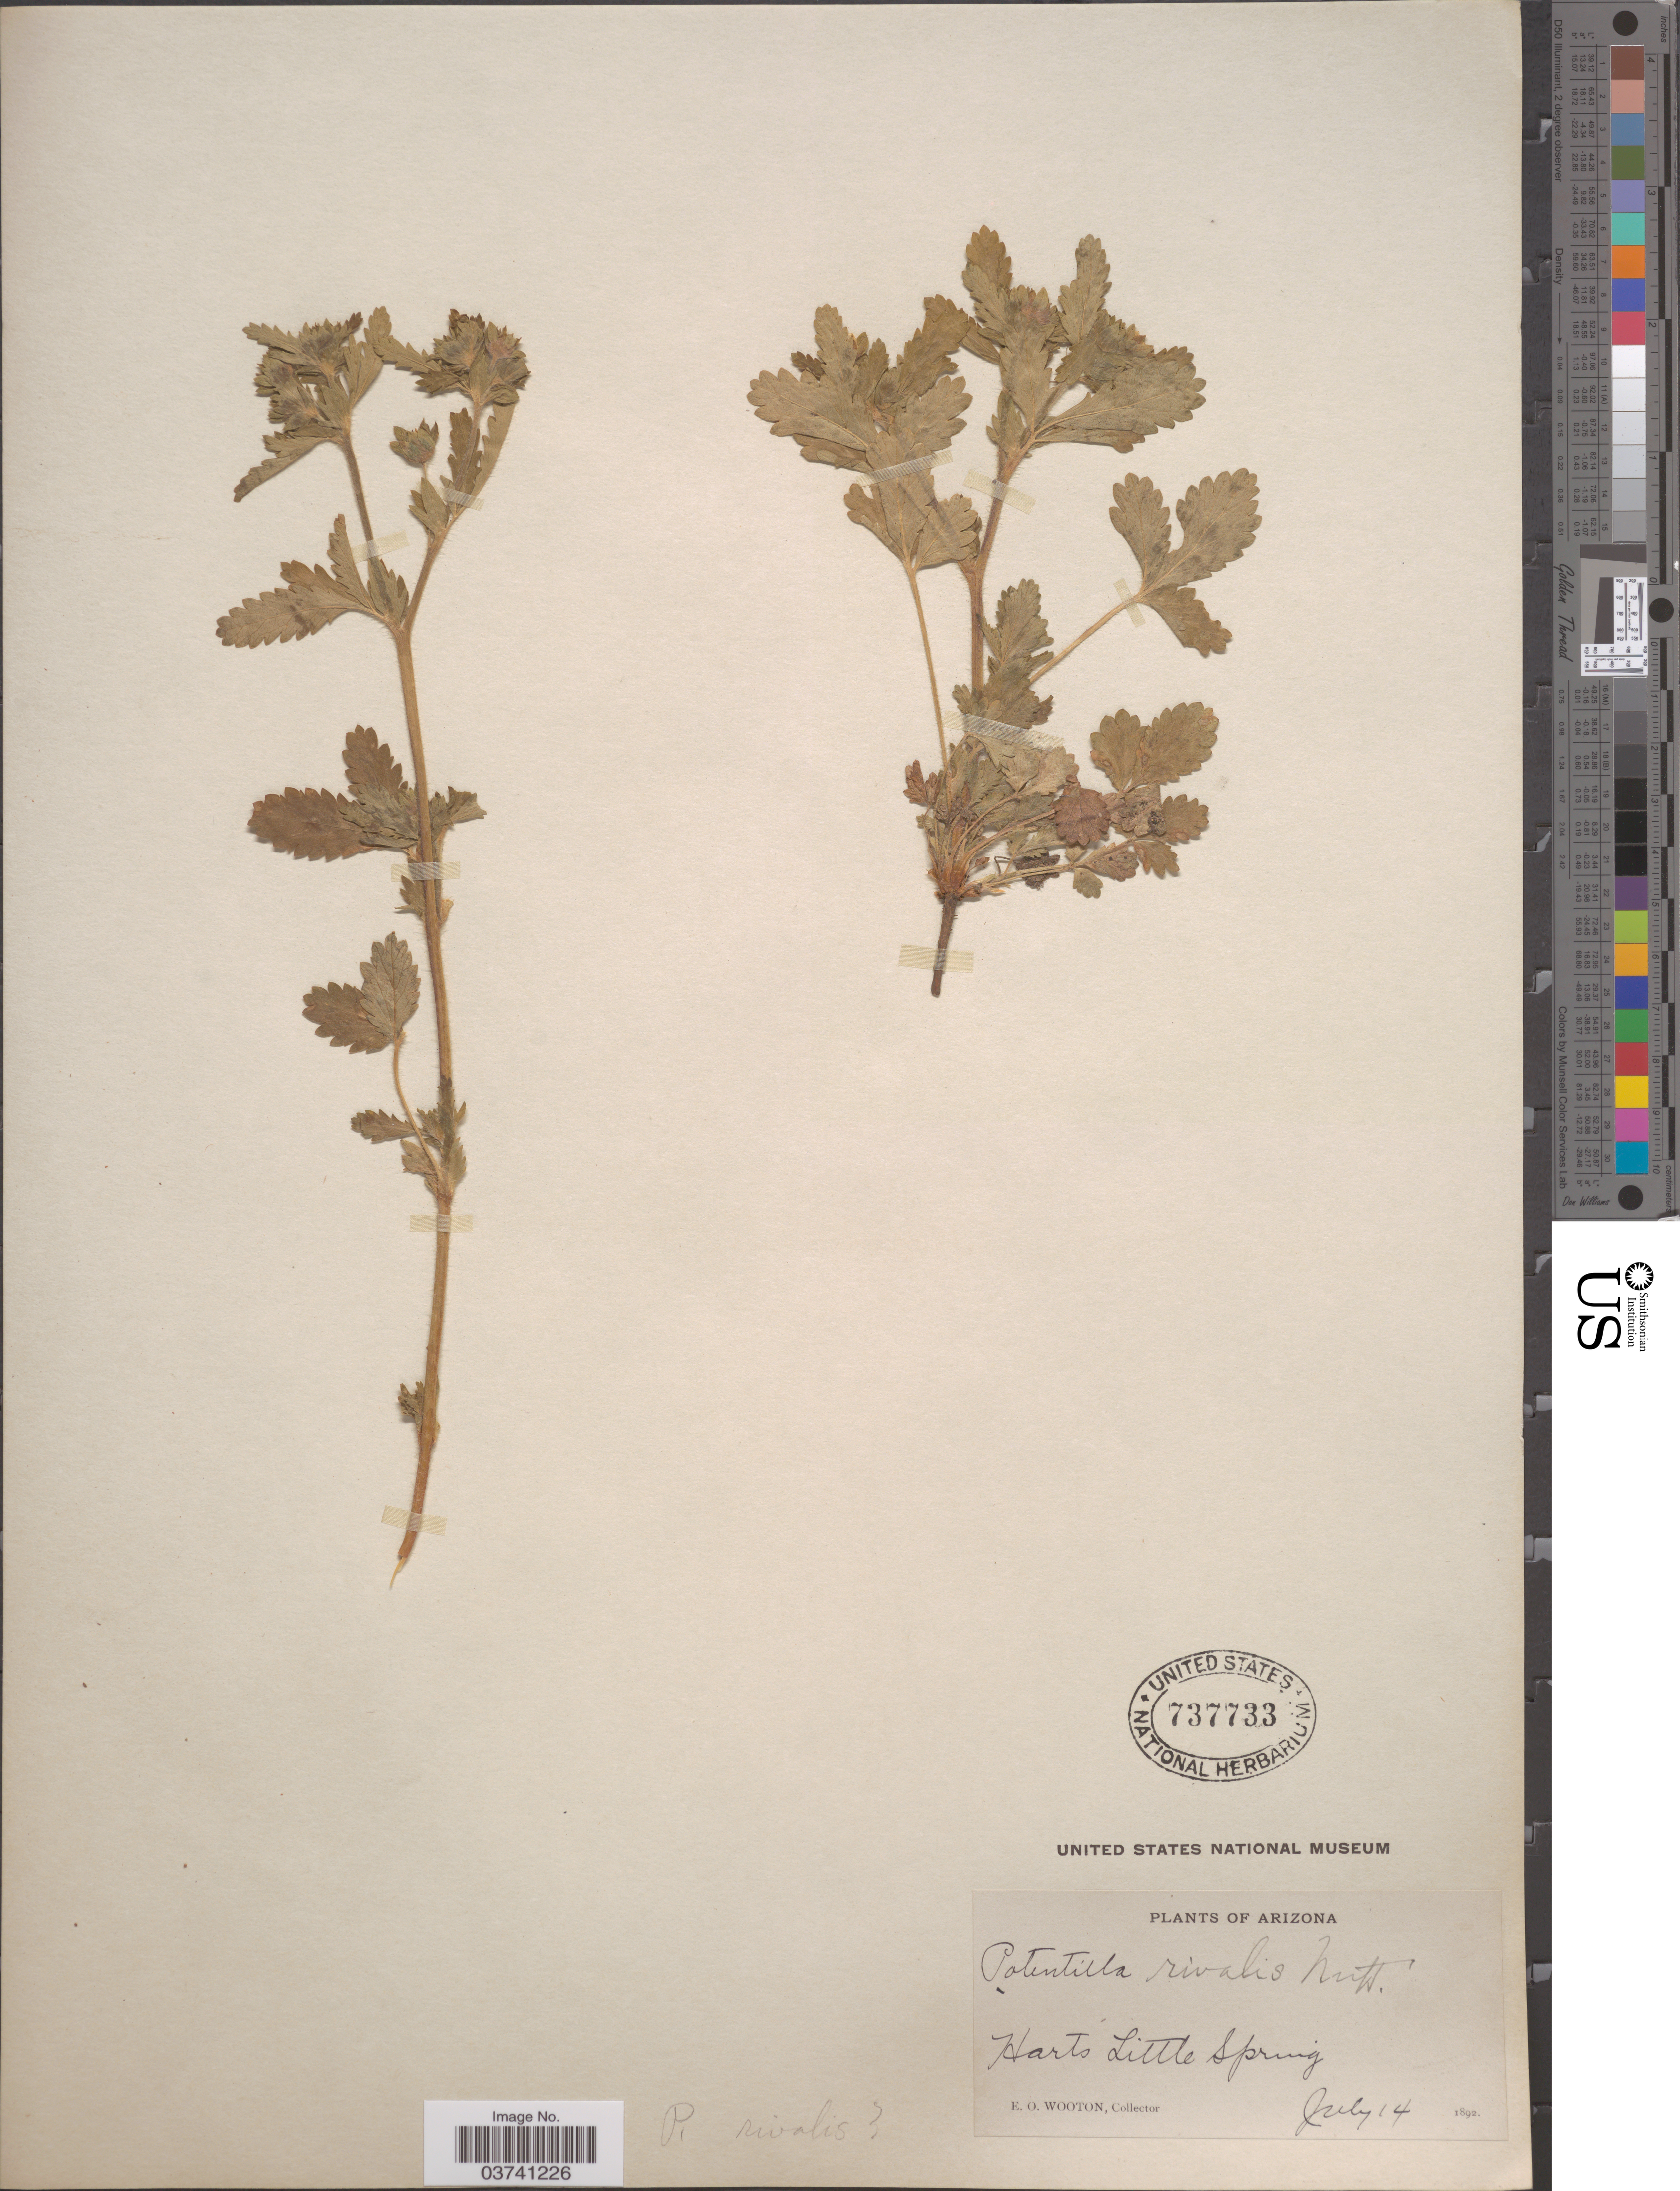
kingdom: Plantae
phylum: Tracheophyta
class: Magnoliopsida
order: Rosales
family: Rosaceae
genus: Potentilla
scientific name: Potentilla rivalis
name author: Nutt.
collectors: E. O. Wooton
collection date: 1892-07-14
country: United States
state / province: Arizona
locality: Harts Little Spring.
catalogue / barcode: US 737733